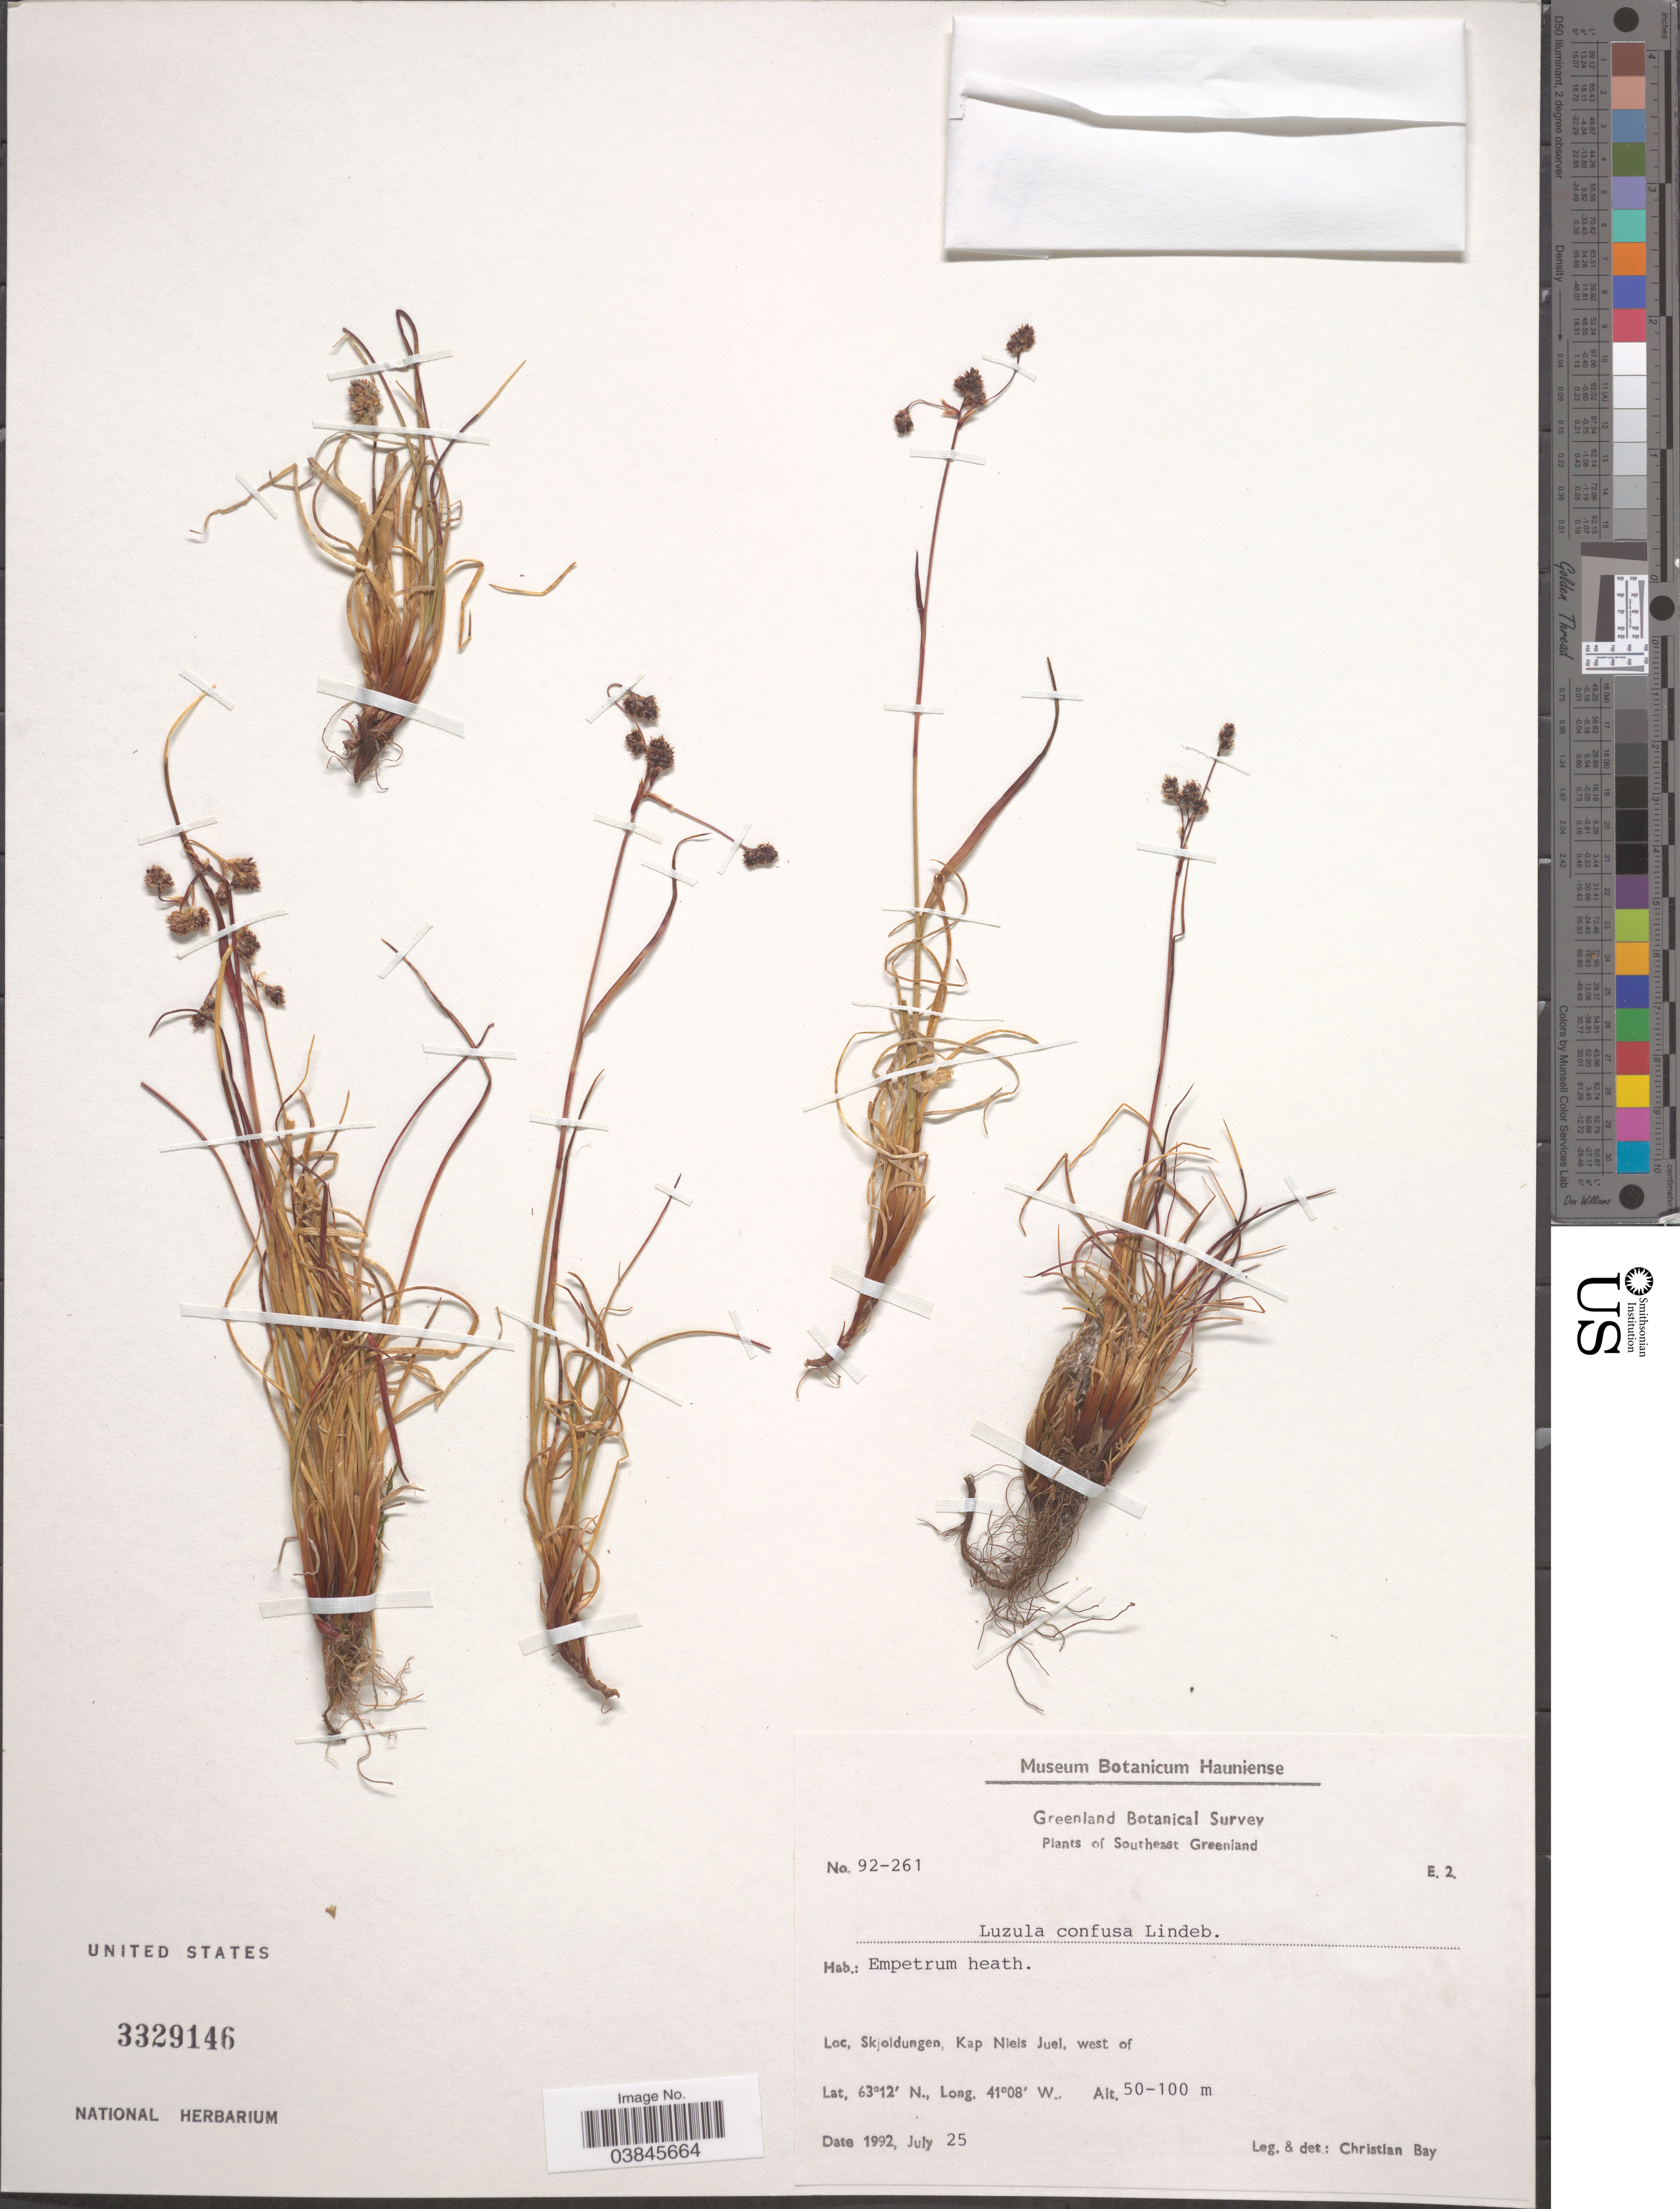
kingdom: Plantae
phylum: Tracheophyta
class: Liliopsida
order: Poales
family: Juncaceae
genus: Luzula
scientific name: Luzula confusa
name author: Lindeb.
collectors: C. Bay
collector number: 92-261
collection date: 1992-07-25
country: Greenland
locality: Southeast Greenland. Skjoldungen, Kap Niels Juel, west of.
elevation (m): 50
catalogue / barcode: US 3329146